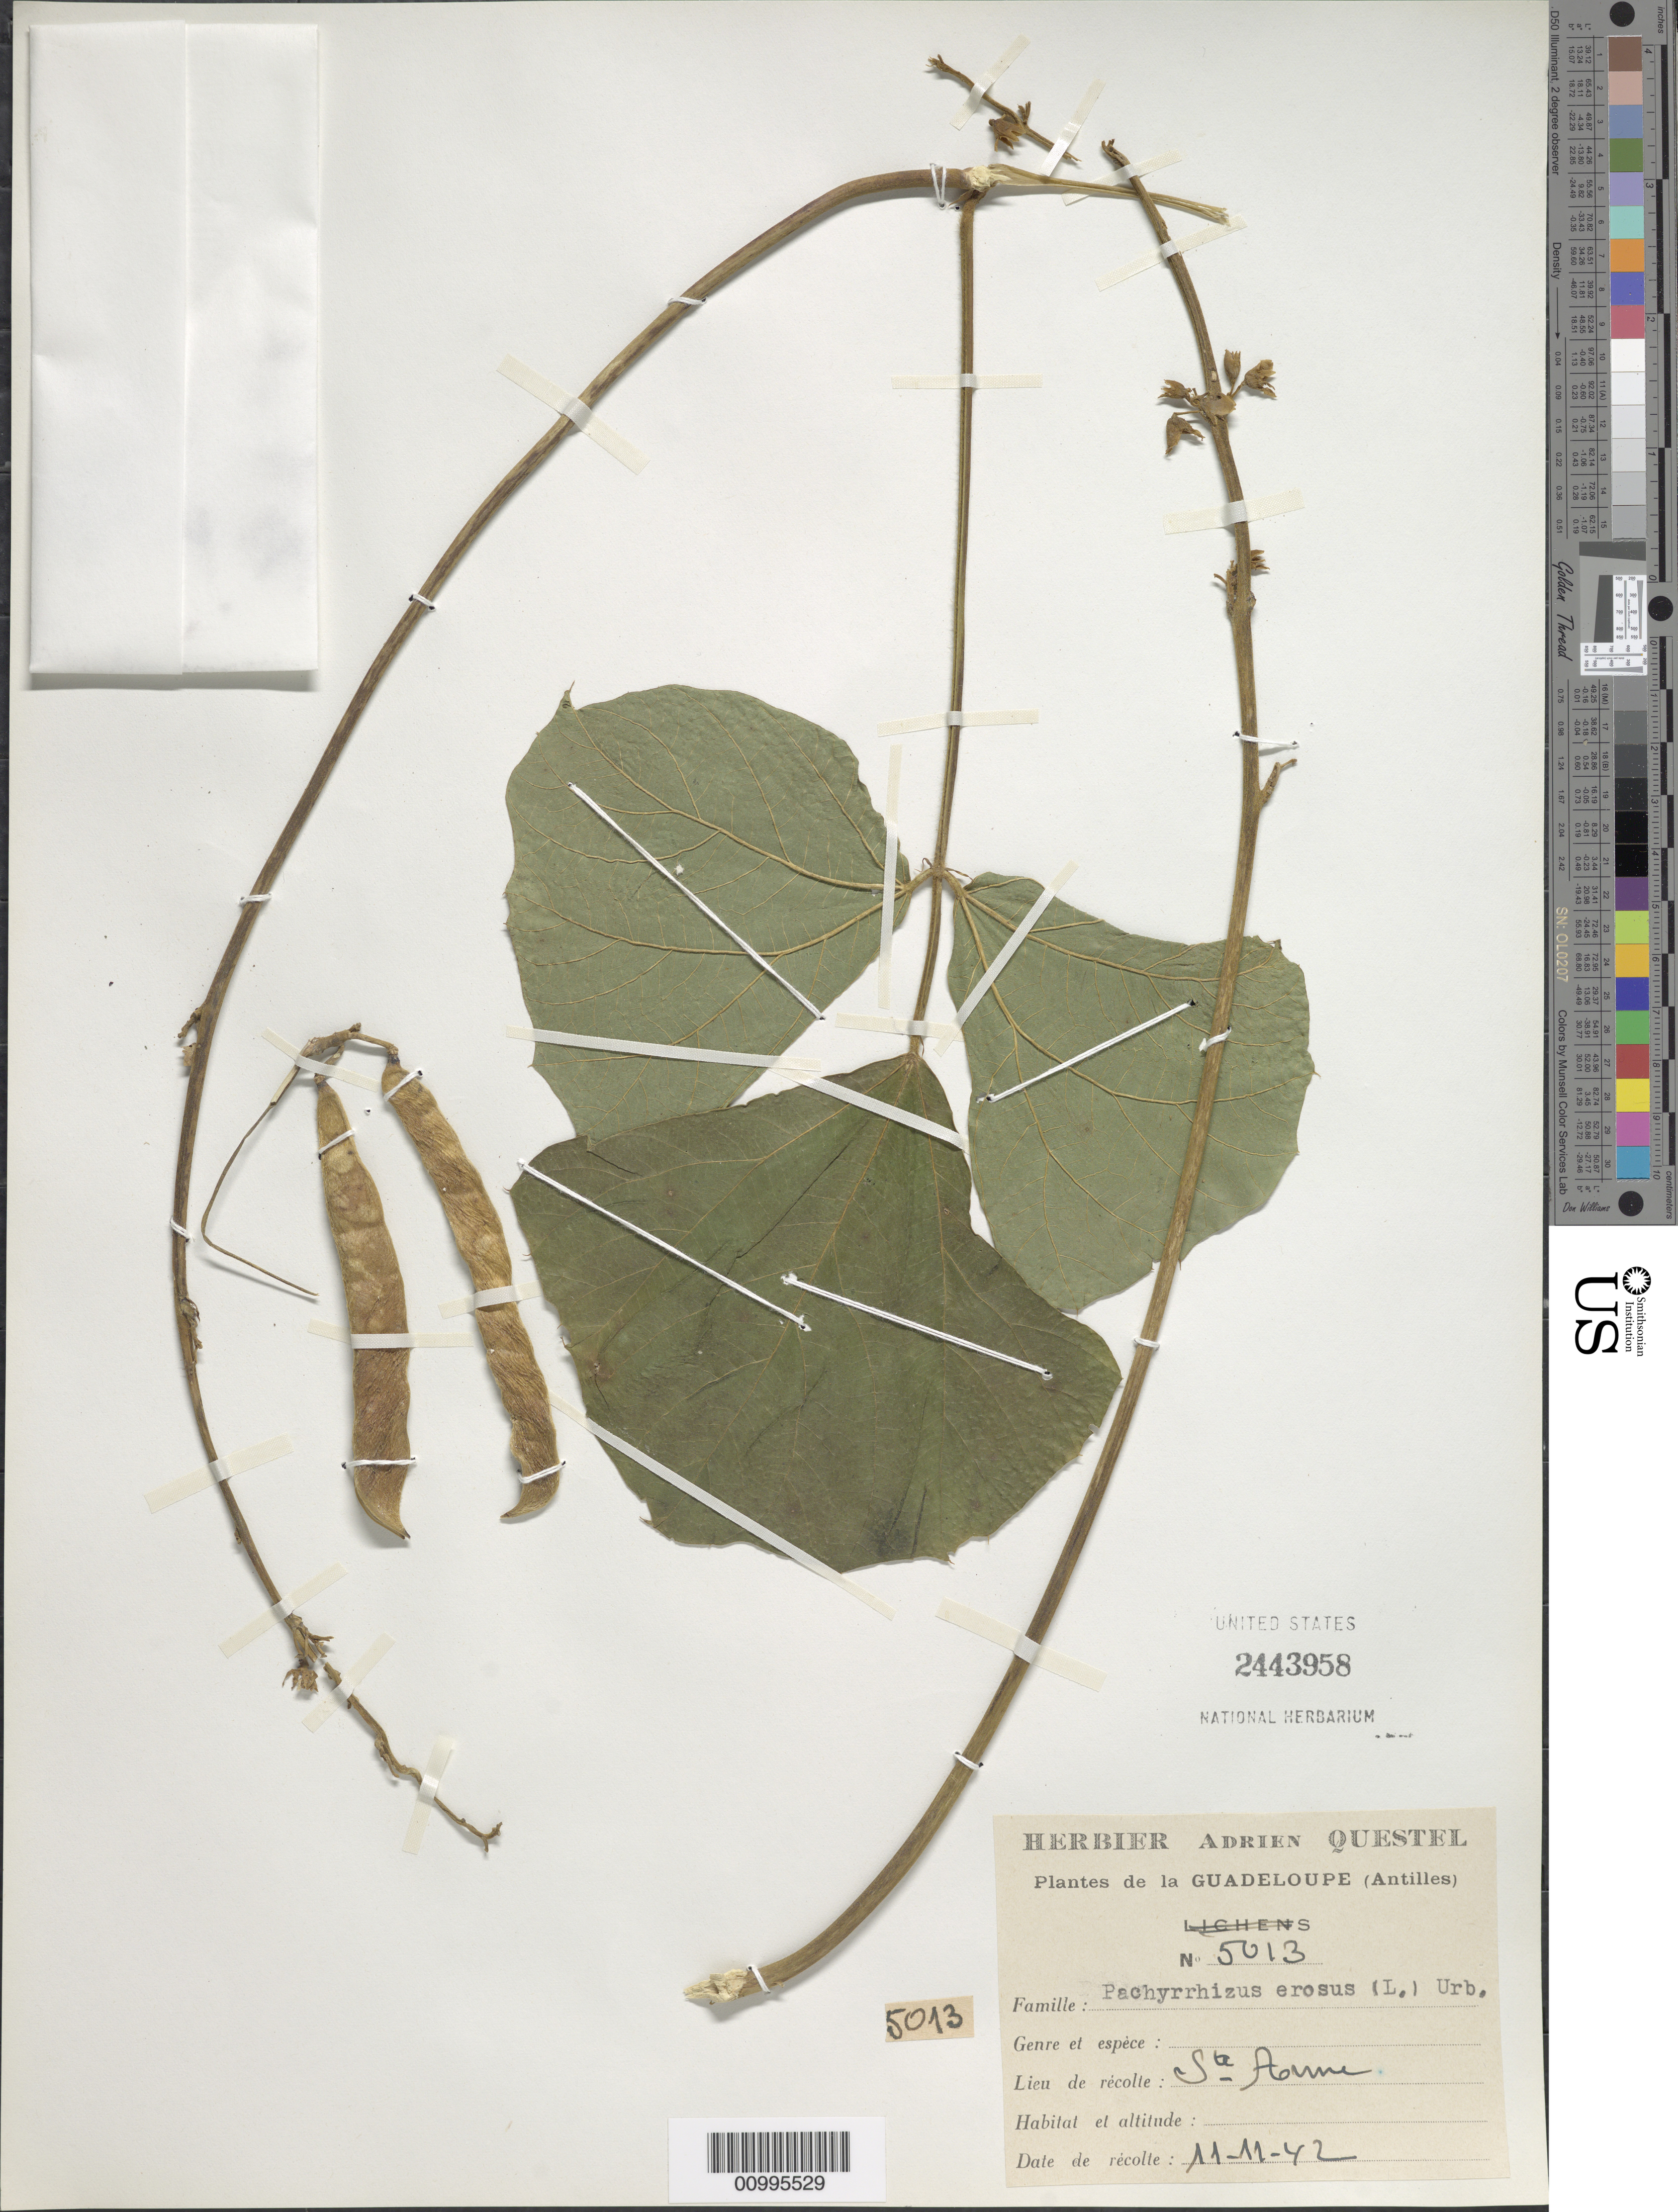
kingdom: Plantae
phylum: Tracheophyta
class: Magnoliopsida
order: Fabales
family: Fabaceae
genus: Pachyrhizus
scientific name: Pachyrhizus erosus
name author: (L.) Urb.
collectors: A. Questel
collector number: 5013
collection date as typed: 11 Nov 1942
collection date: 1942-11-11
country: Guadeloupe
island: Basse Terre [Guadeloupe]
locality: Antilles, St. Anne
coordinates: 0 N, 0 E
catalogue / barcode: US 2443958